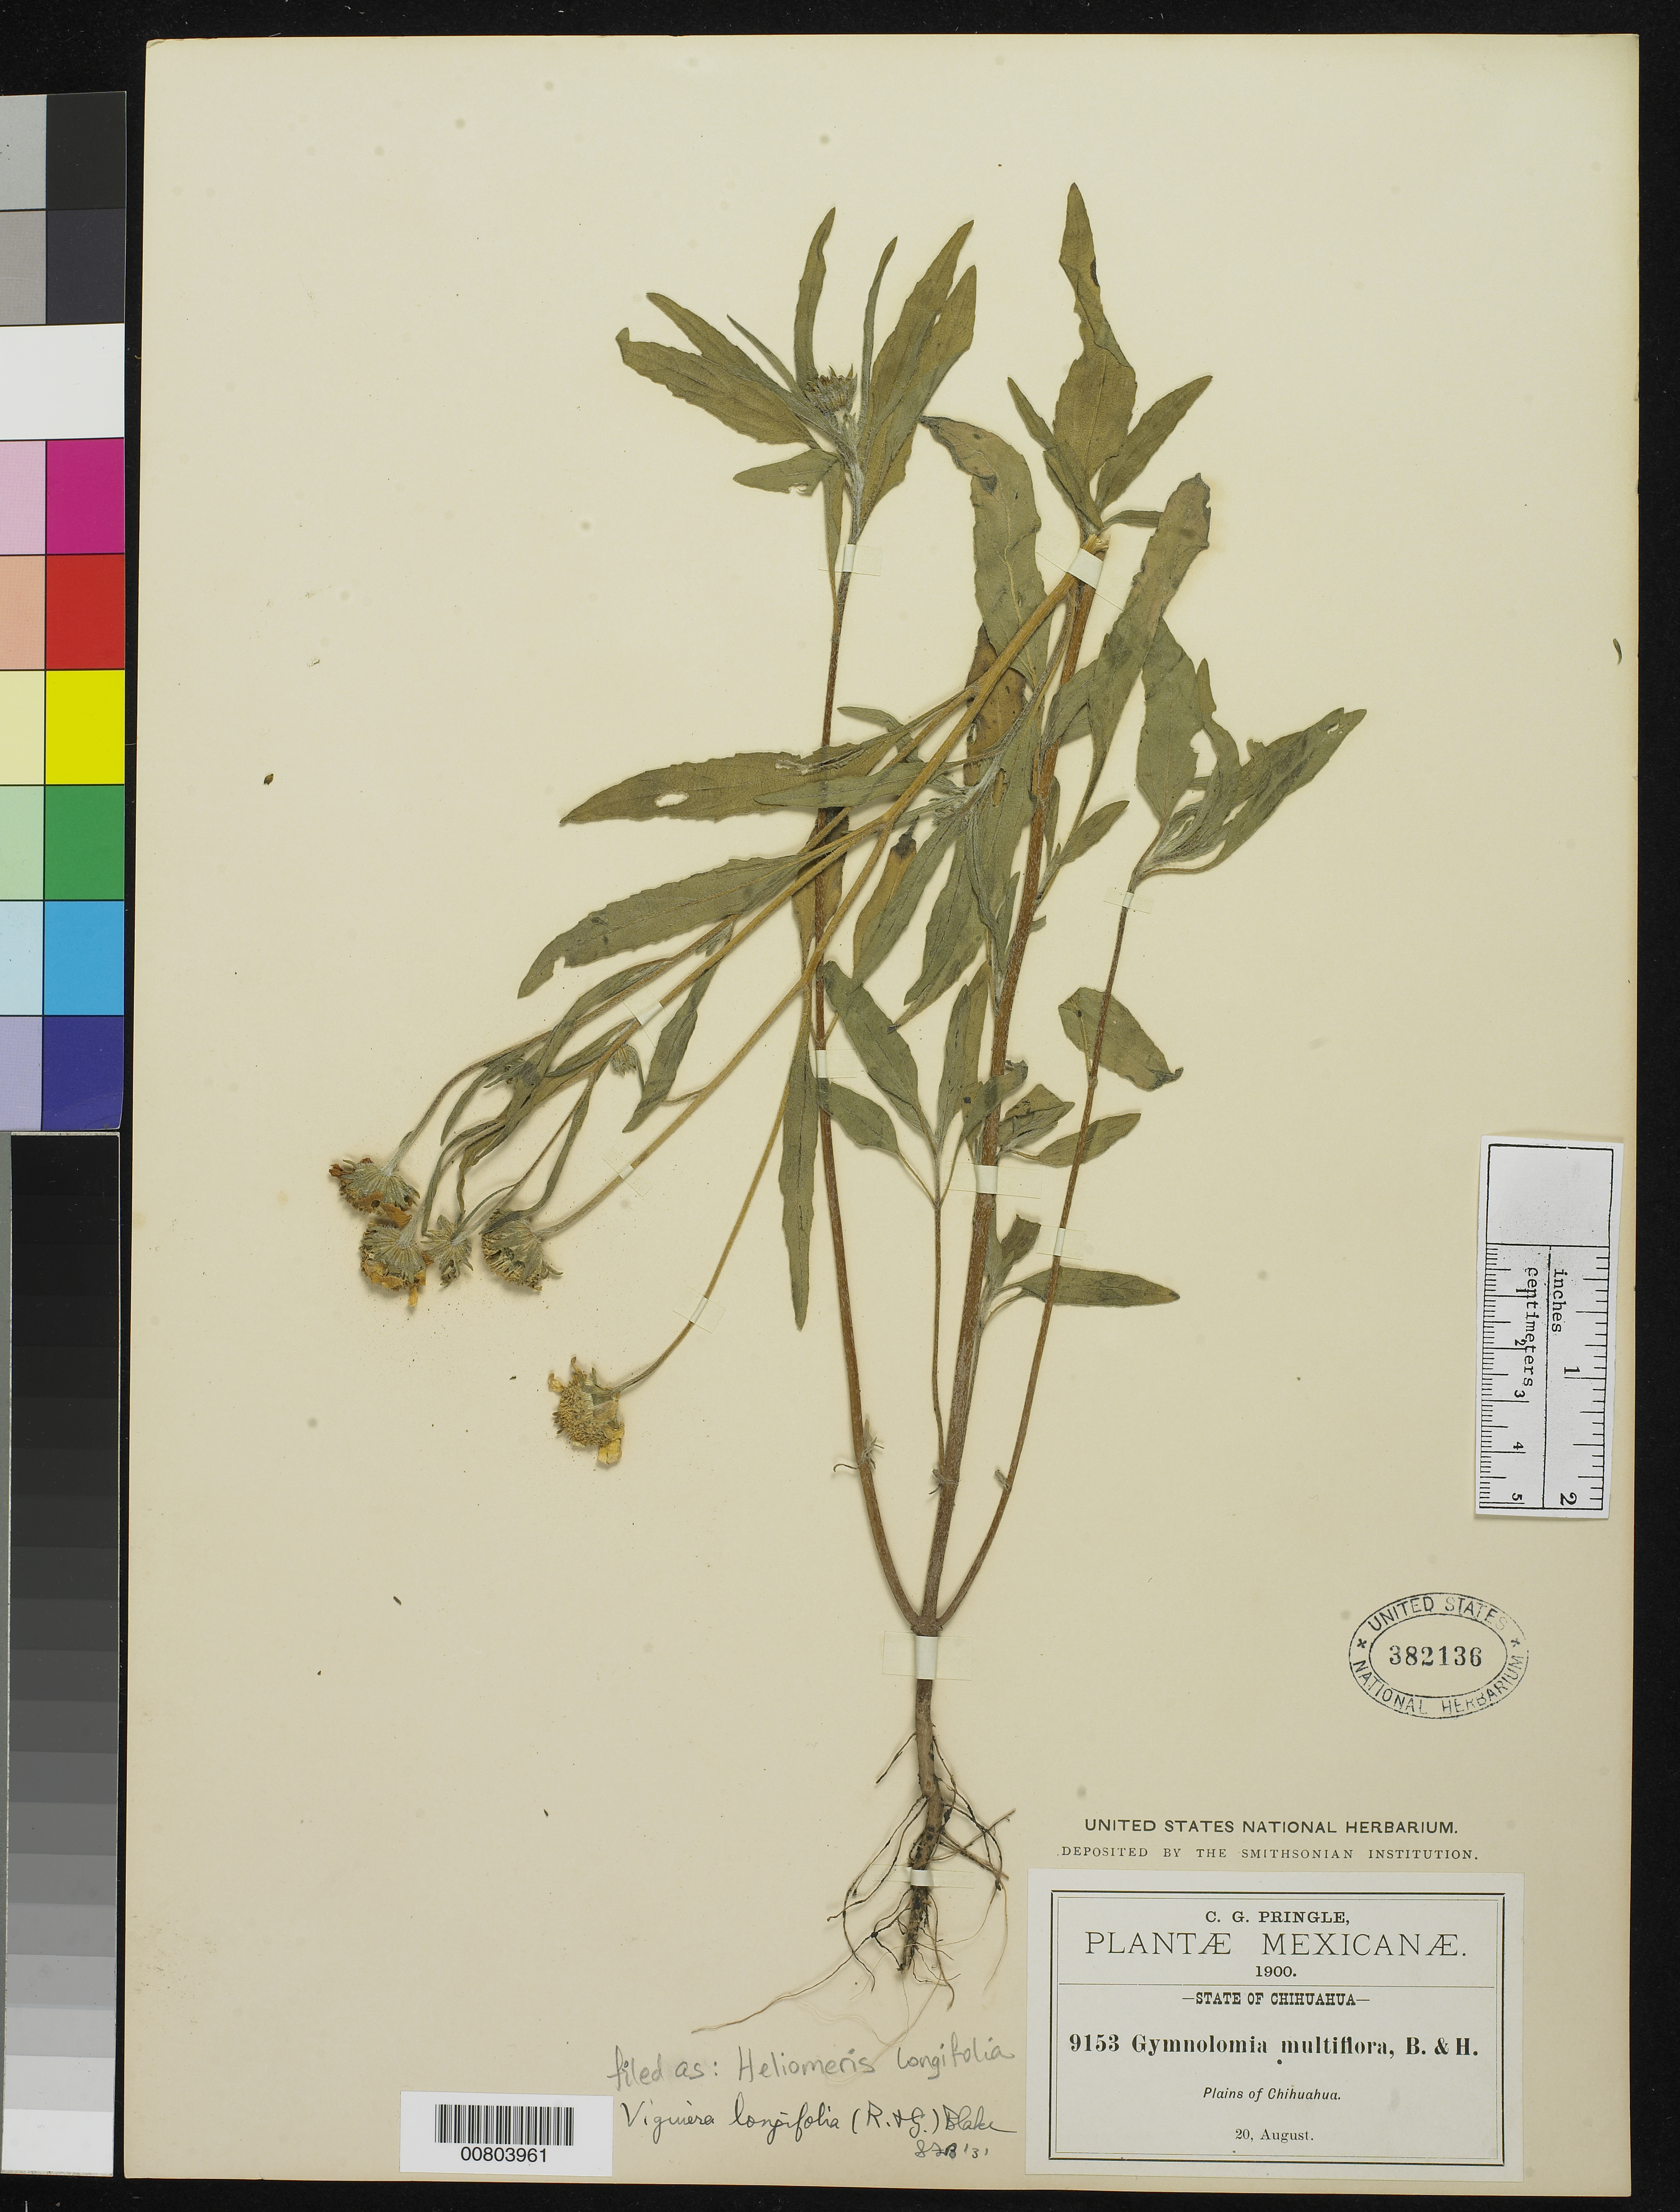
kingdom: Plantae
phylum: Tracheophyta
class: Magnoliopsida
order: Asterales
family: Asteraceae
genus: Heliomeris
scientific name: Heliomeris longifolia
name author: (B.L. Rob.) Cockerell & Greenm.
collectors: C. G. Pringle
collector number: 9153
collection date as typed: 20 Aug 1900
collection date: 1900-08-20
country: Mexico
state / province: Chihuahua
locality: Plains of Chihuahua.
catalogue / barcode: US 382136